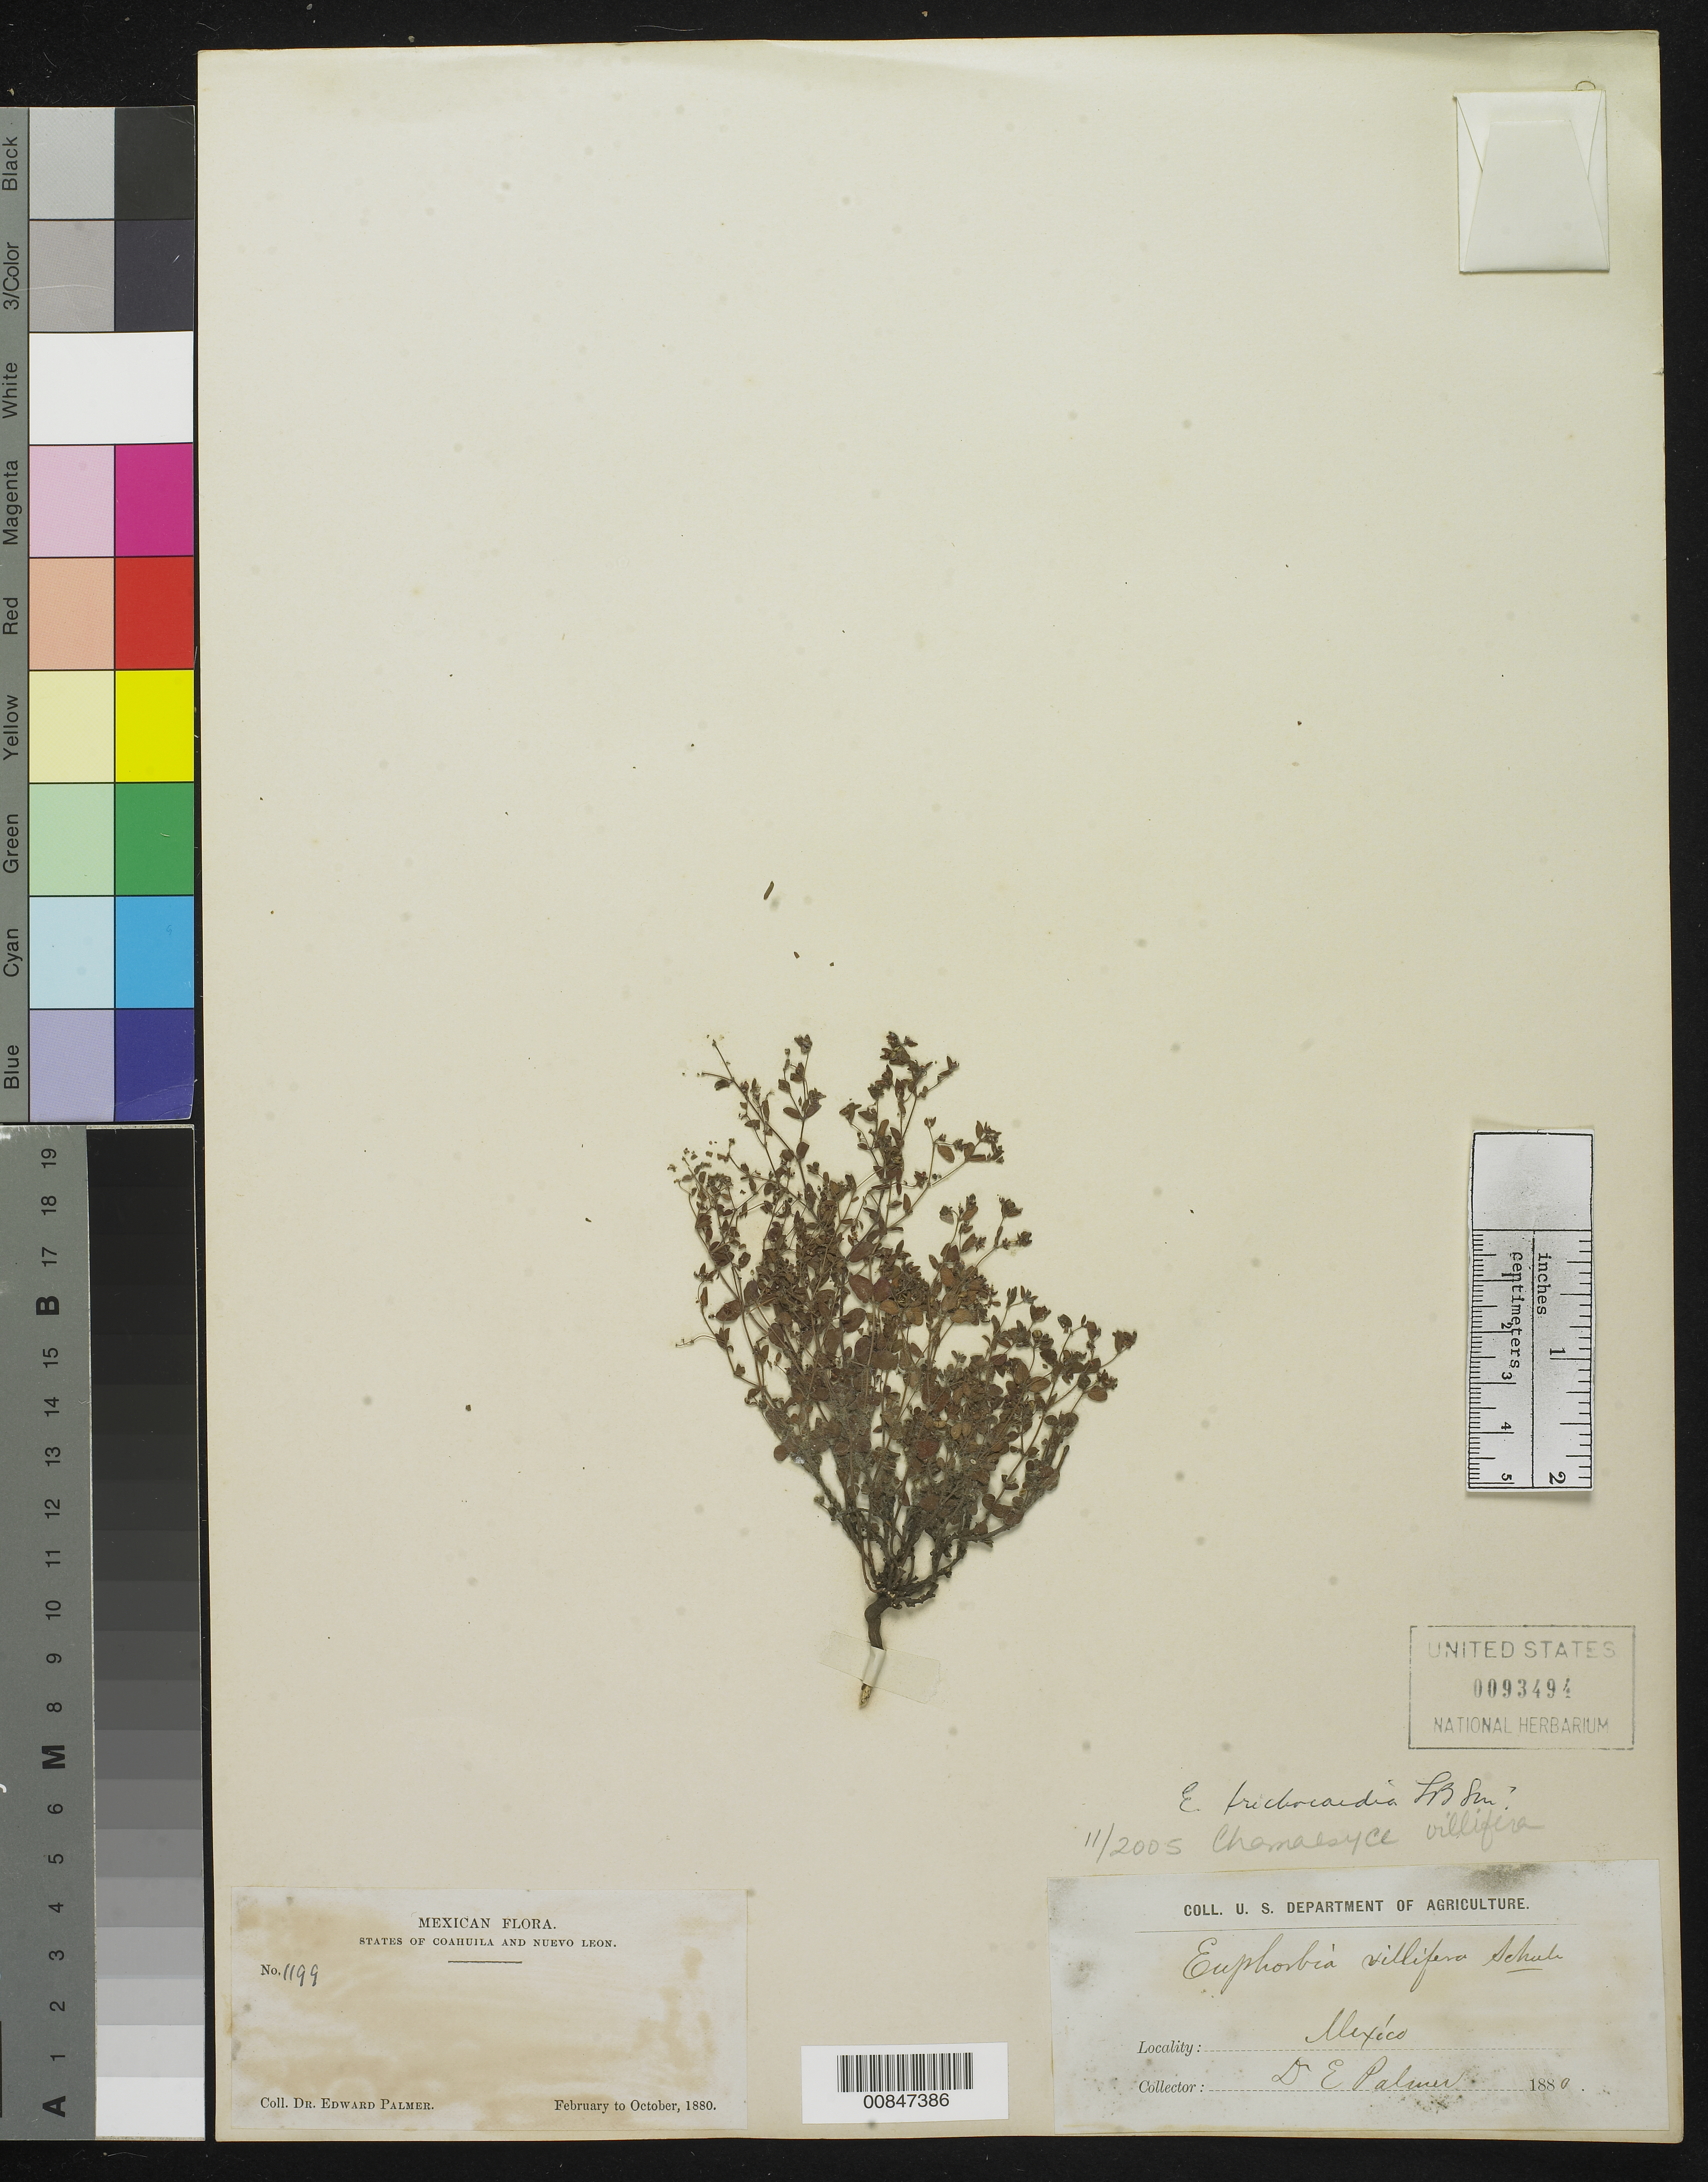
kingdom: Plantae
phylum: Tracheophyta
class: Magnoliopsida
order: Malpighiales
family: Euphorbiaceae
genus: Euphorbia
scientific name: Euphorbia villifera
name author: Scheele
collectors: E. Palmer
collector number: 1199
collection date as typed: Feb 1880 to -- Oct 1880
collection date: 1880-02/1880-10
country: Mexico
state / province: Coahuila / Nuevo León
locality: States of Coahuila and Nuevo León.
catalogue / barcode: US 93494